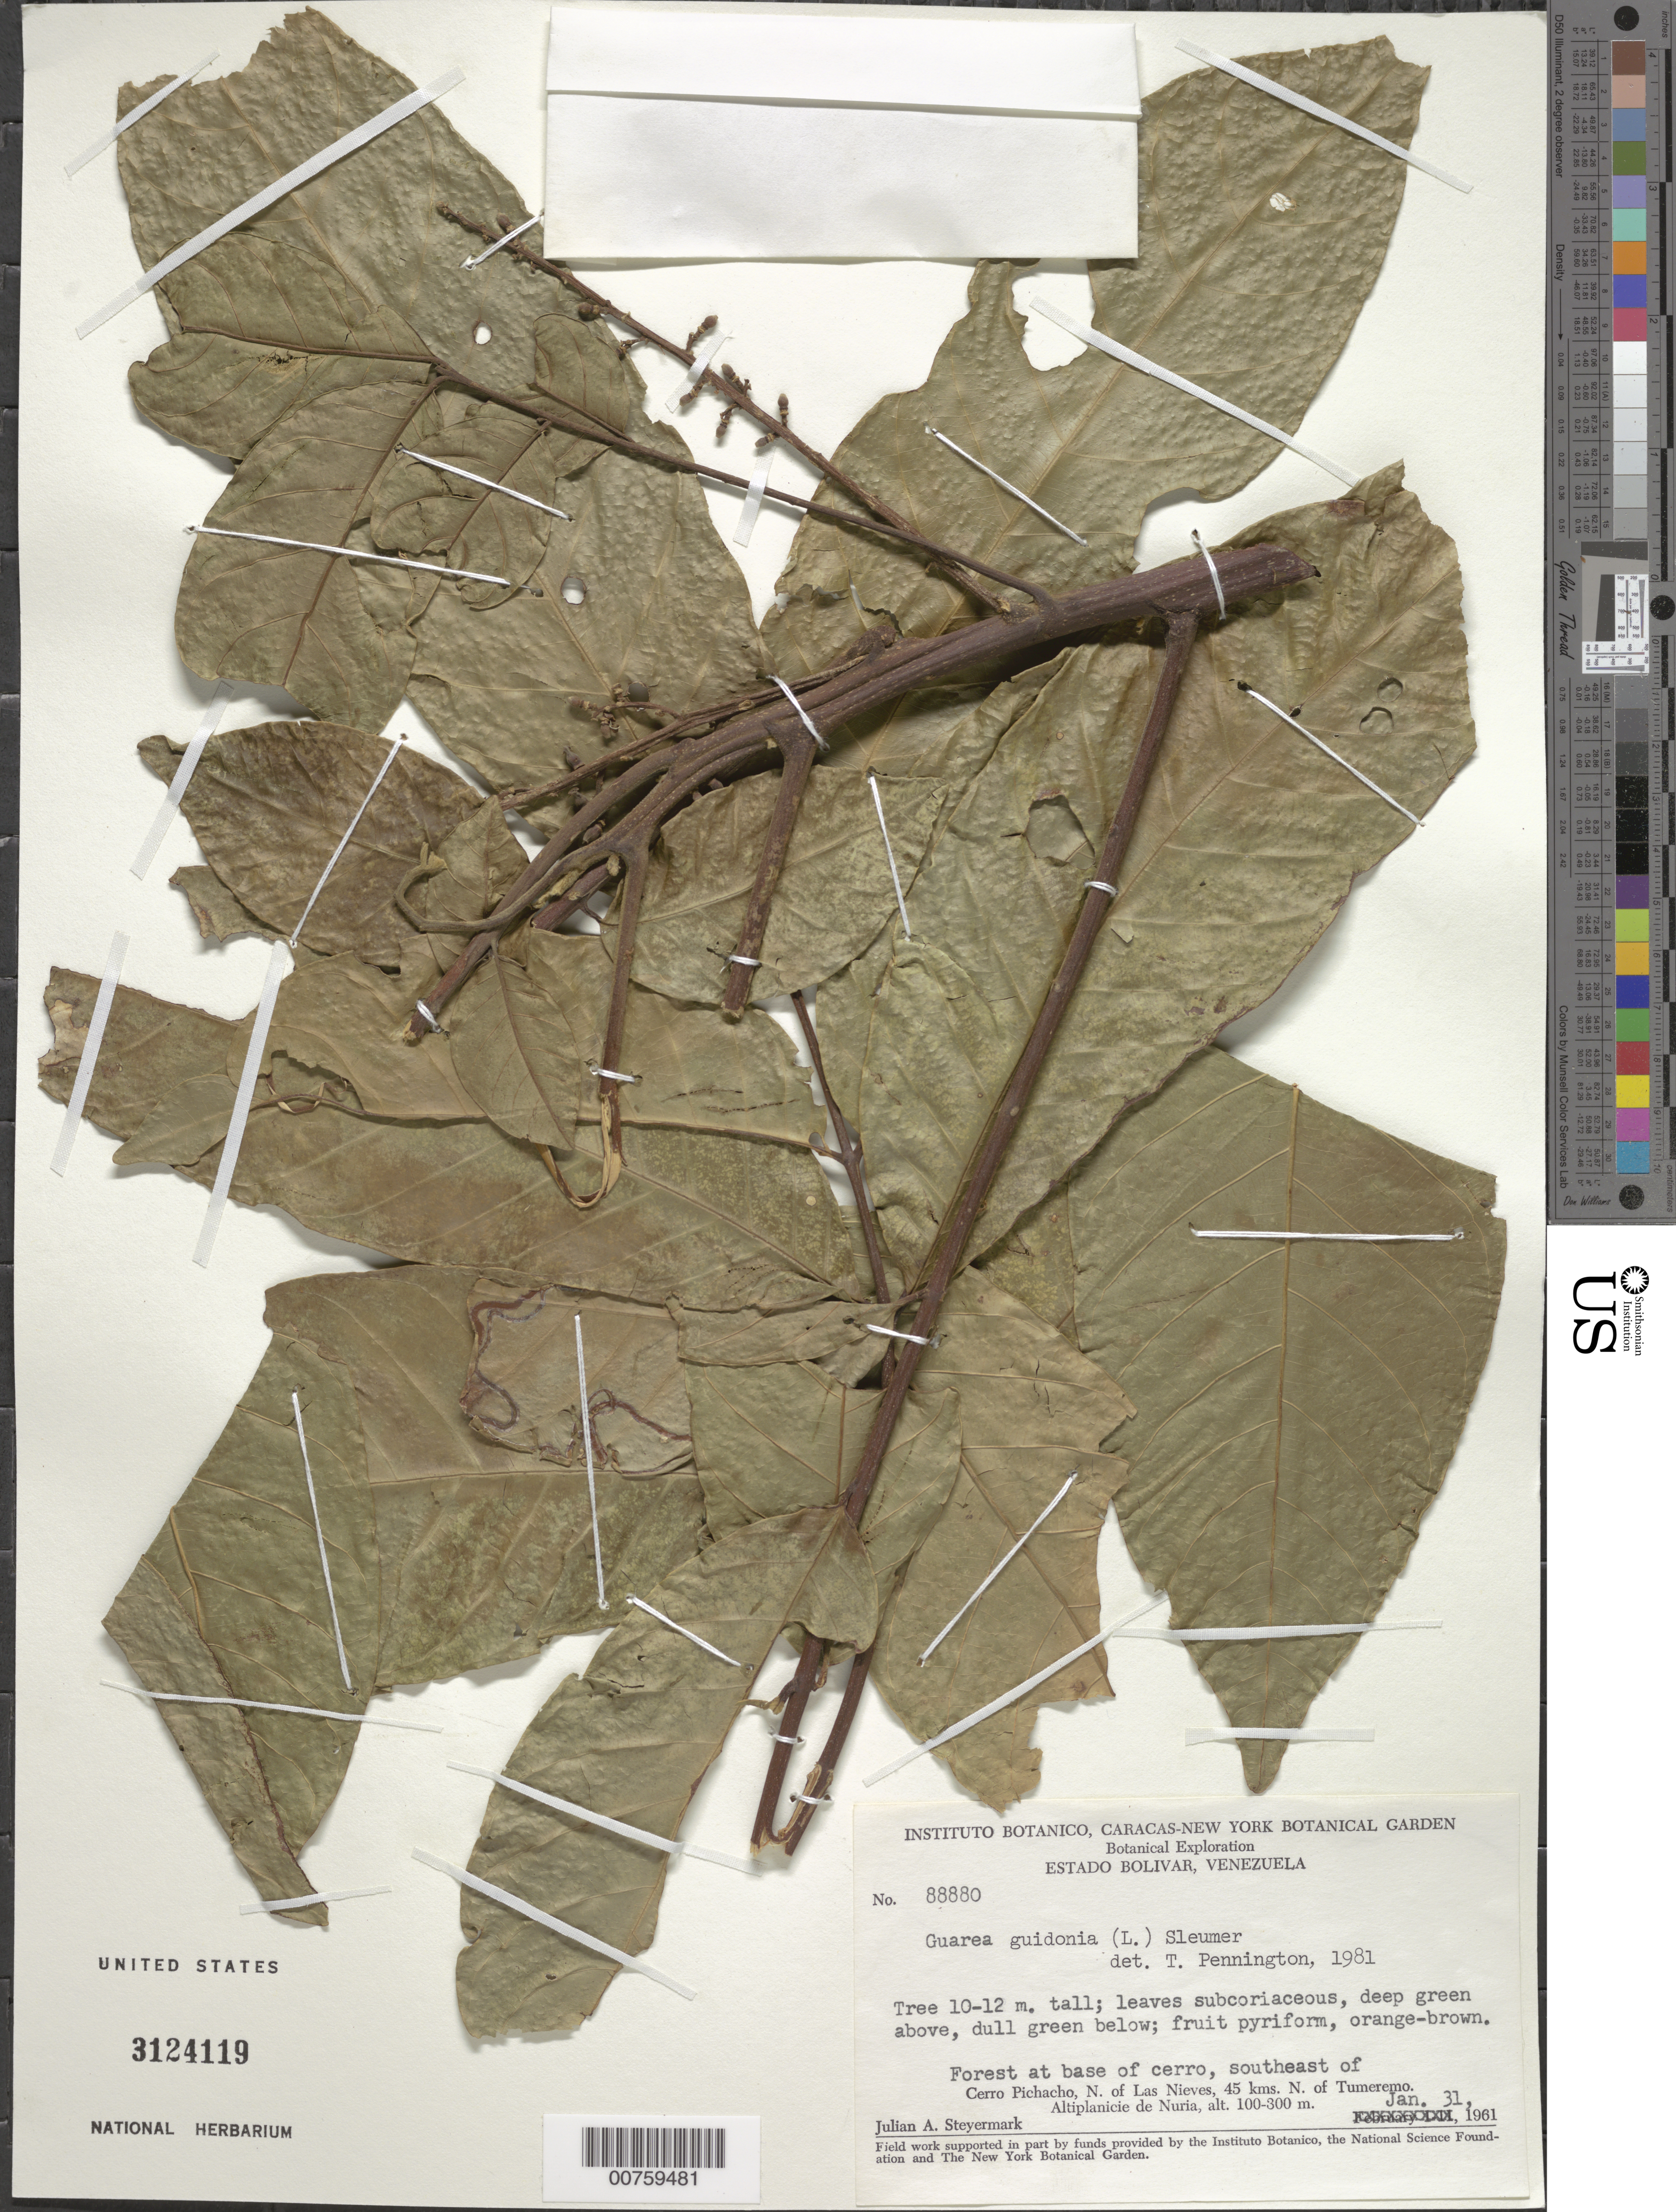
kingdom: Plantae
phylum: Tracheophyta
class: Magnoliopsida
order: Sapindales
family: Meliaceae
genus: Guarea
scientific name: Guarea guidonia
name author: (L.) Sleumer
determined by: Pennington, T. D., (K)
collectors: J. Steyermark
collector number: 88880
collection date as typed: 31-Jan-61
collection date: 1961-01-31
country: Venezuela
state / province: Bolívar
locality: Cerro El Picacho, SE of; N of Las Nieves, 45 km N of Tumeremo, Altiplanicie de Nuria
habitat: Forest at base of cerro, SE of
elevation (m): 100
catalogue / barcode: US 3124119